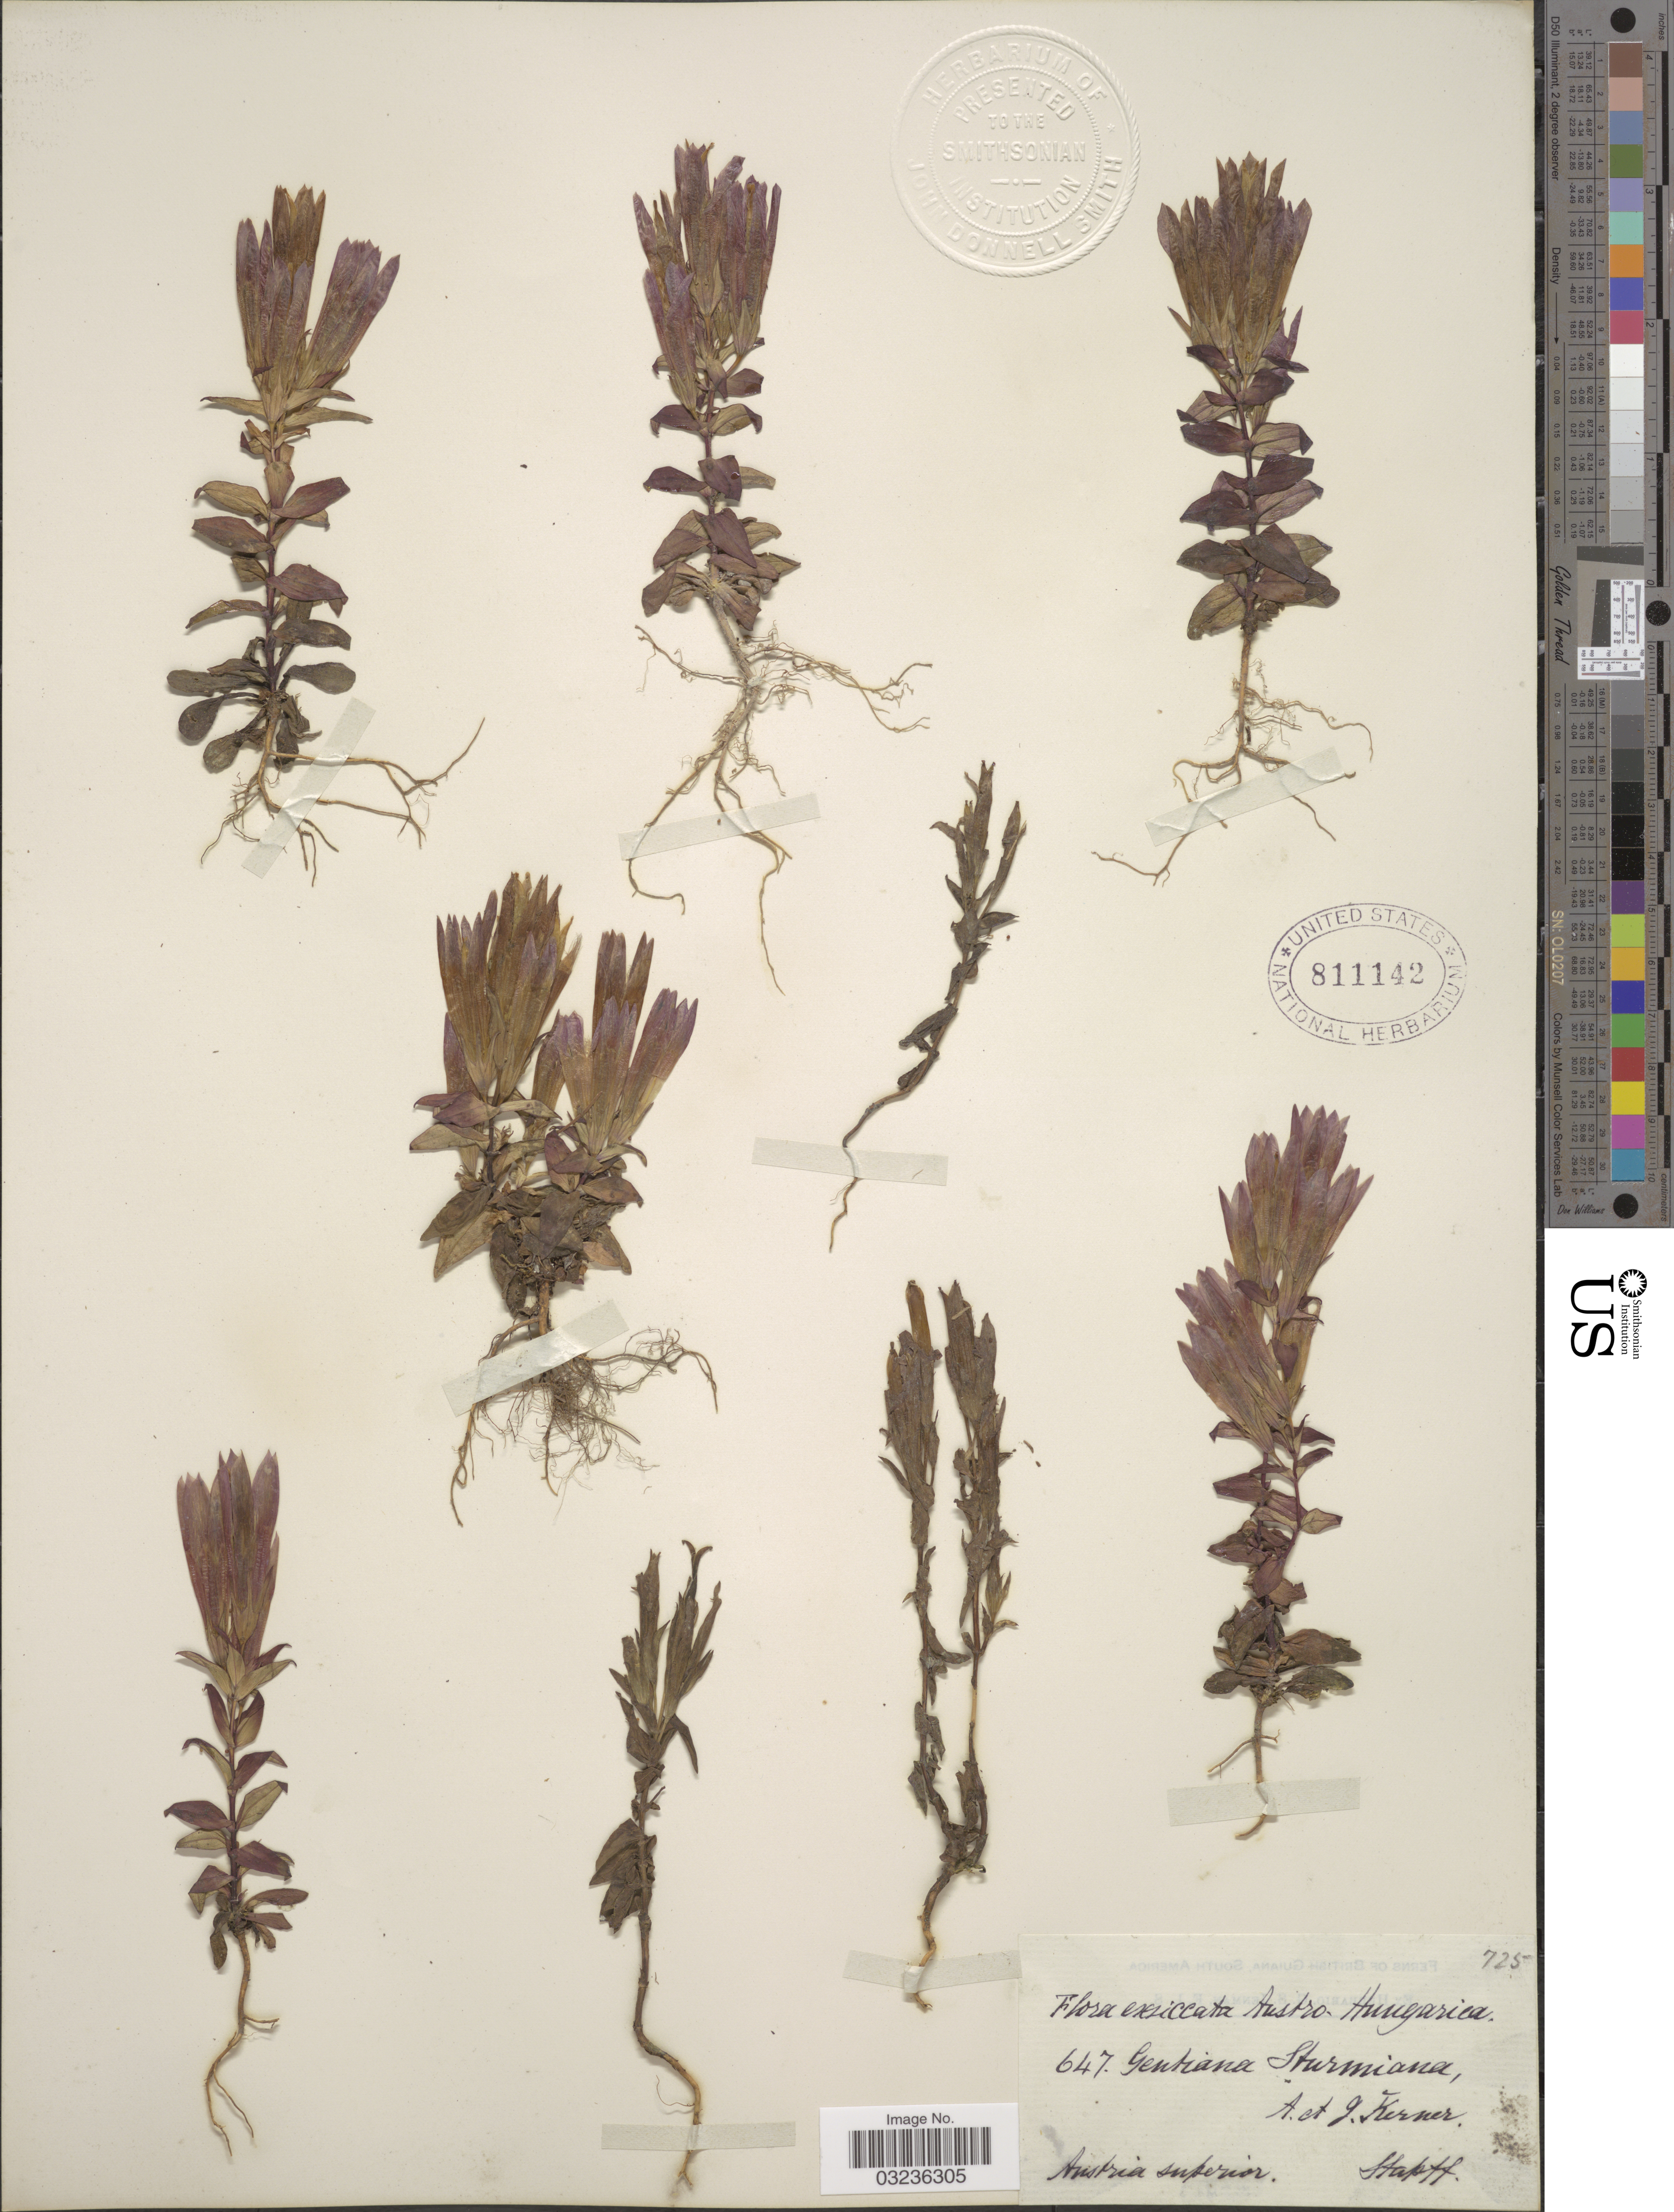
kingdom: Plantae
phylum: Tracheophyta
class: Magnoliopsida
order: Gentianales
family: Gentianaceae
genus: Gentiana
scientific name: Gentiana sturmiana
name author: A. Kern. & J. Kern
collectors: Stapff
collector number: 647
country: Austria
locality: Austria superior.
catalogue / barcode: US 811142